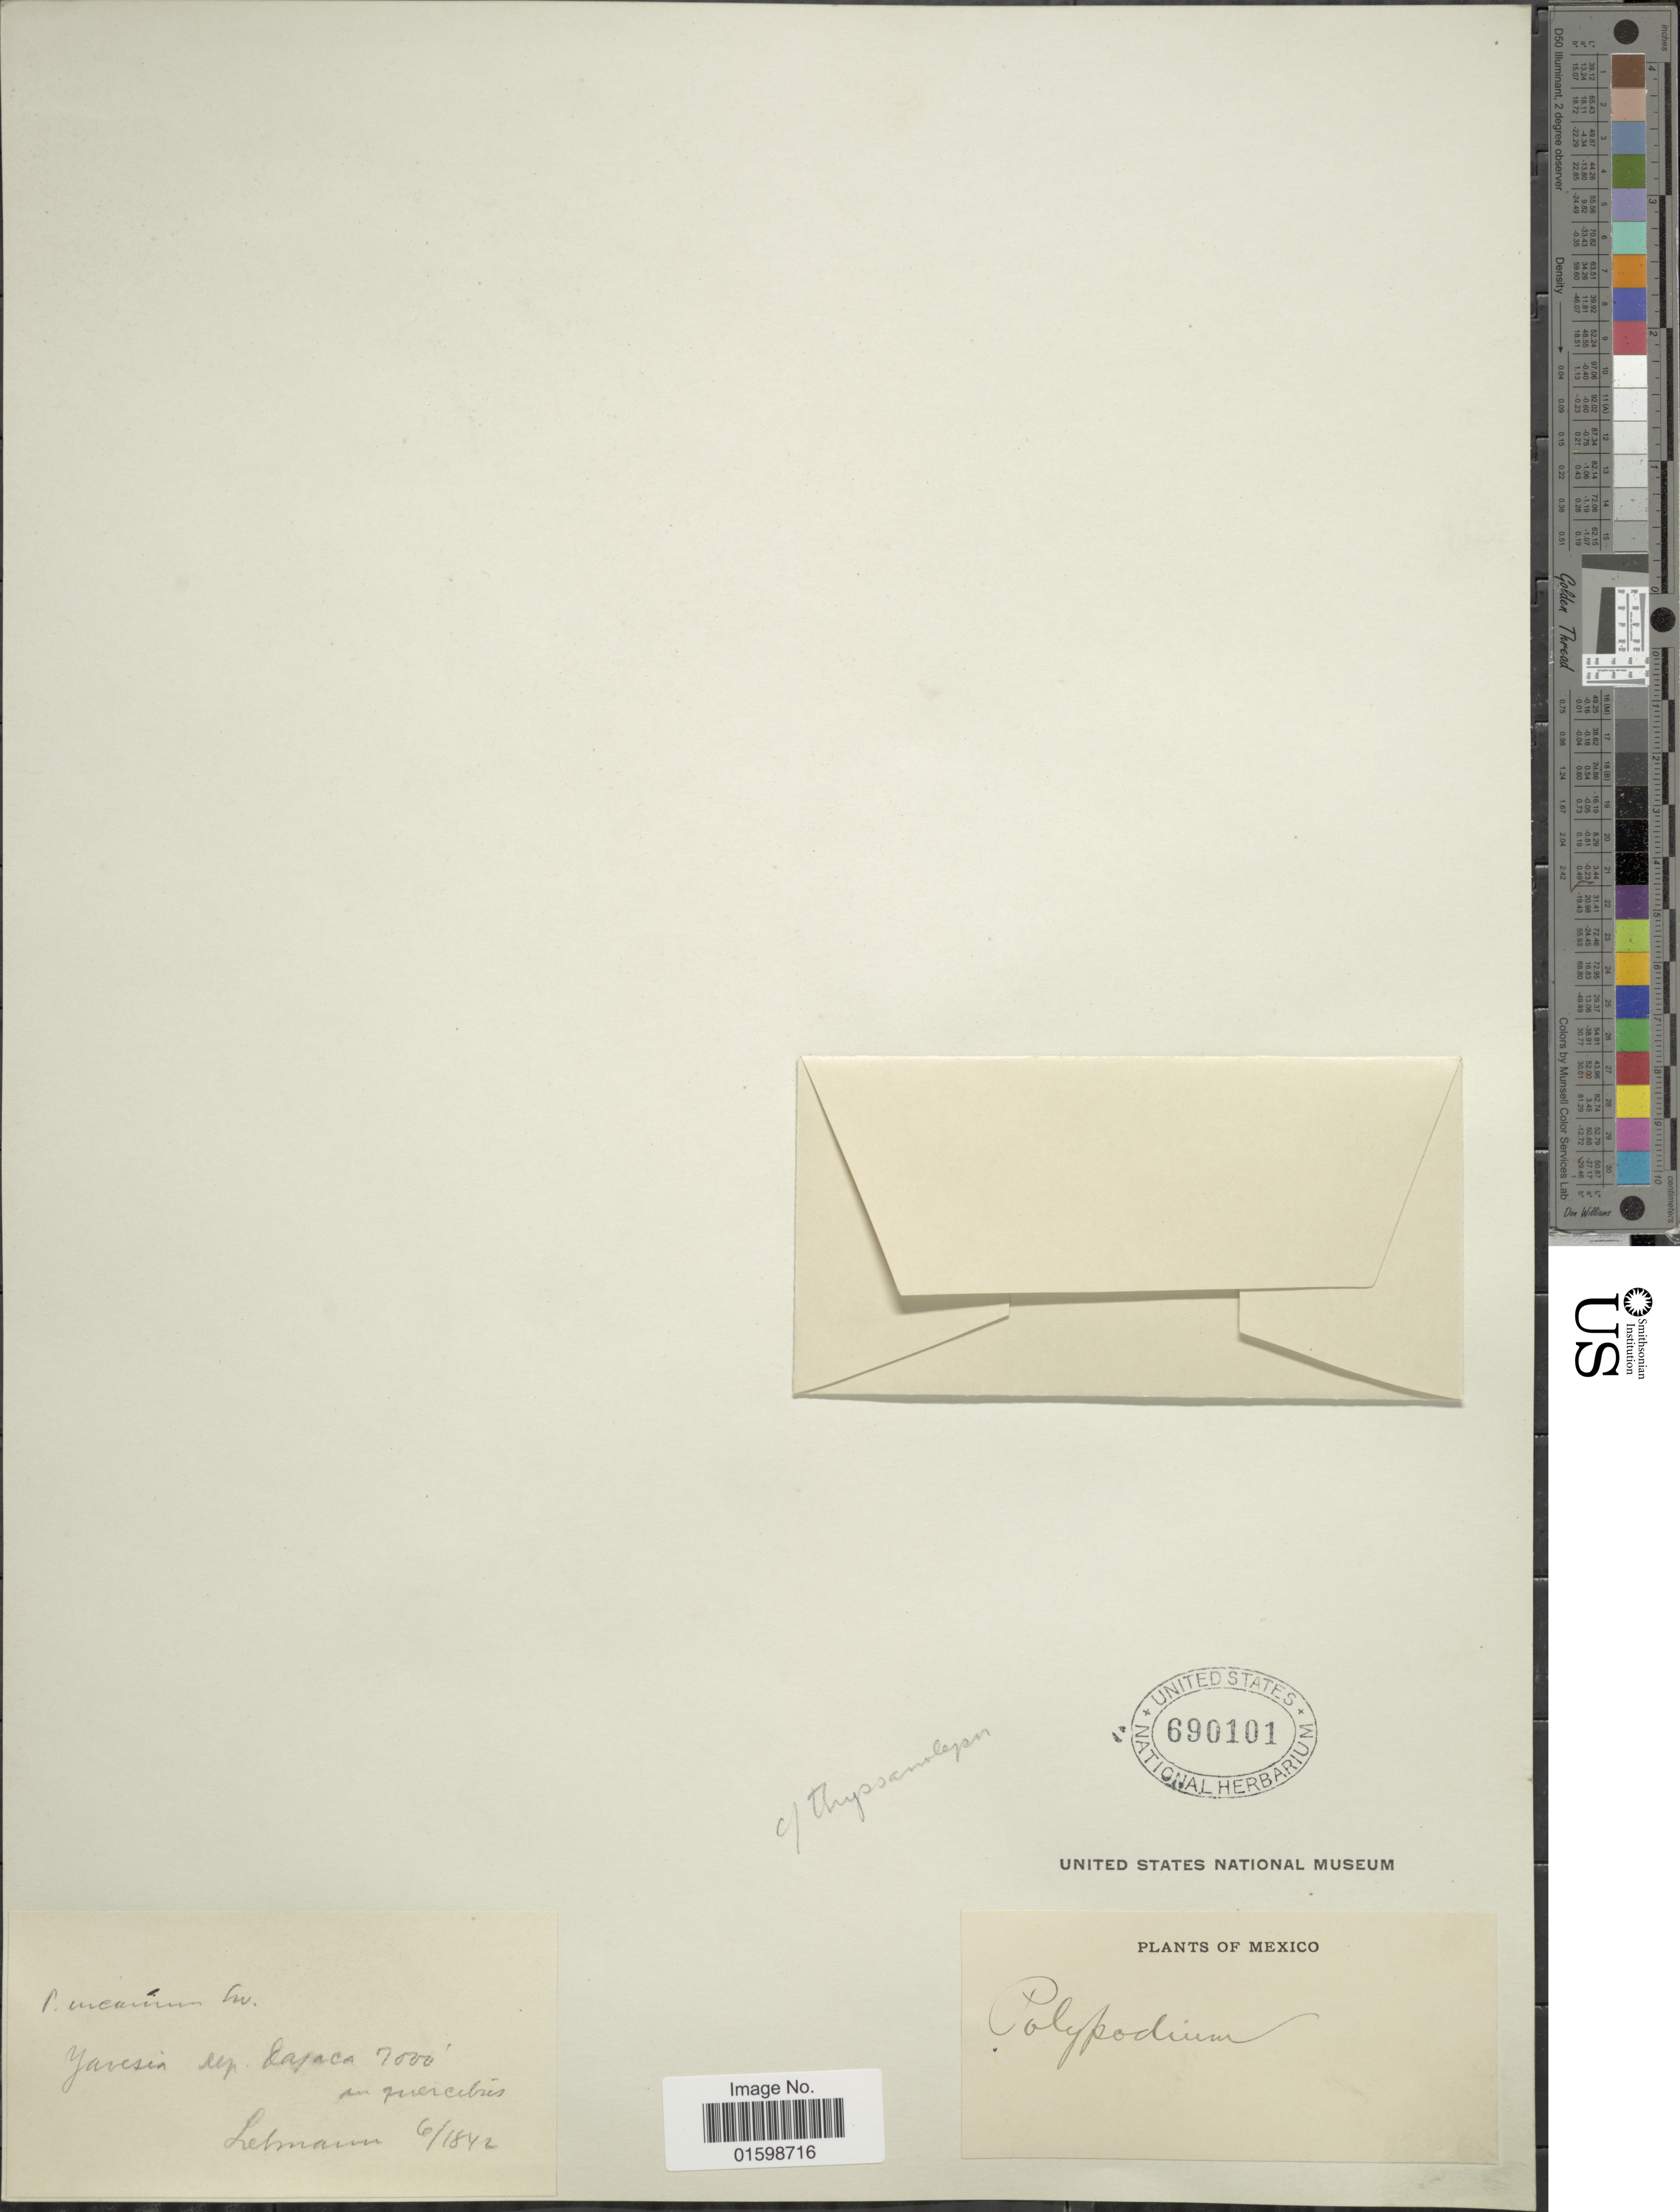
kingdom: Plantae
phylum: Tracheophyta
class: Polypodiopsida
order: Polypodiales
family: Polypodiaceae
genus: Pleopeltis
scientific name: Pleopeltis thyssanolepis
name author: (A. Braun ex Klotzsch) E.G. Andrews & Windham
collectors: -. Lehmann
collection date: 1842-06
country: Mexico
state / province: Oaxaca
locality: Yaresin [interpreted]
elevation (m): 2134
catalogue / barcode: US 690101